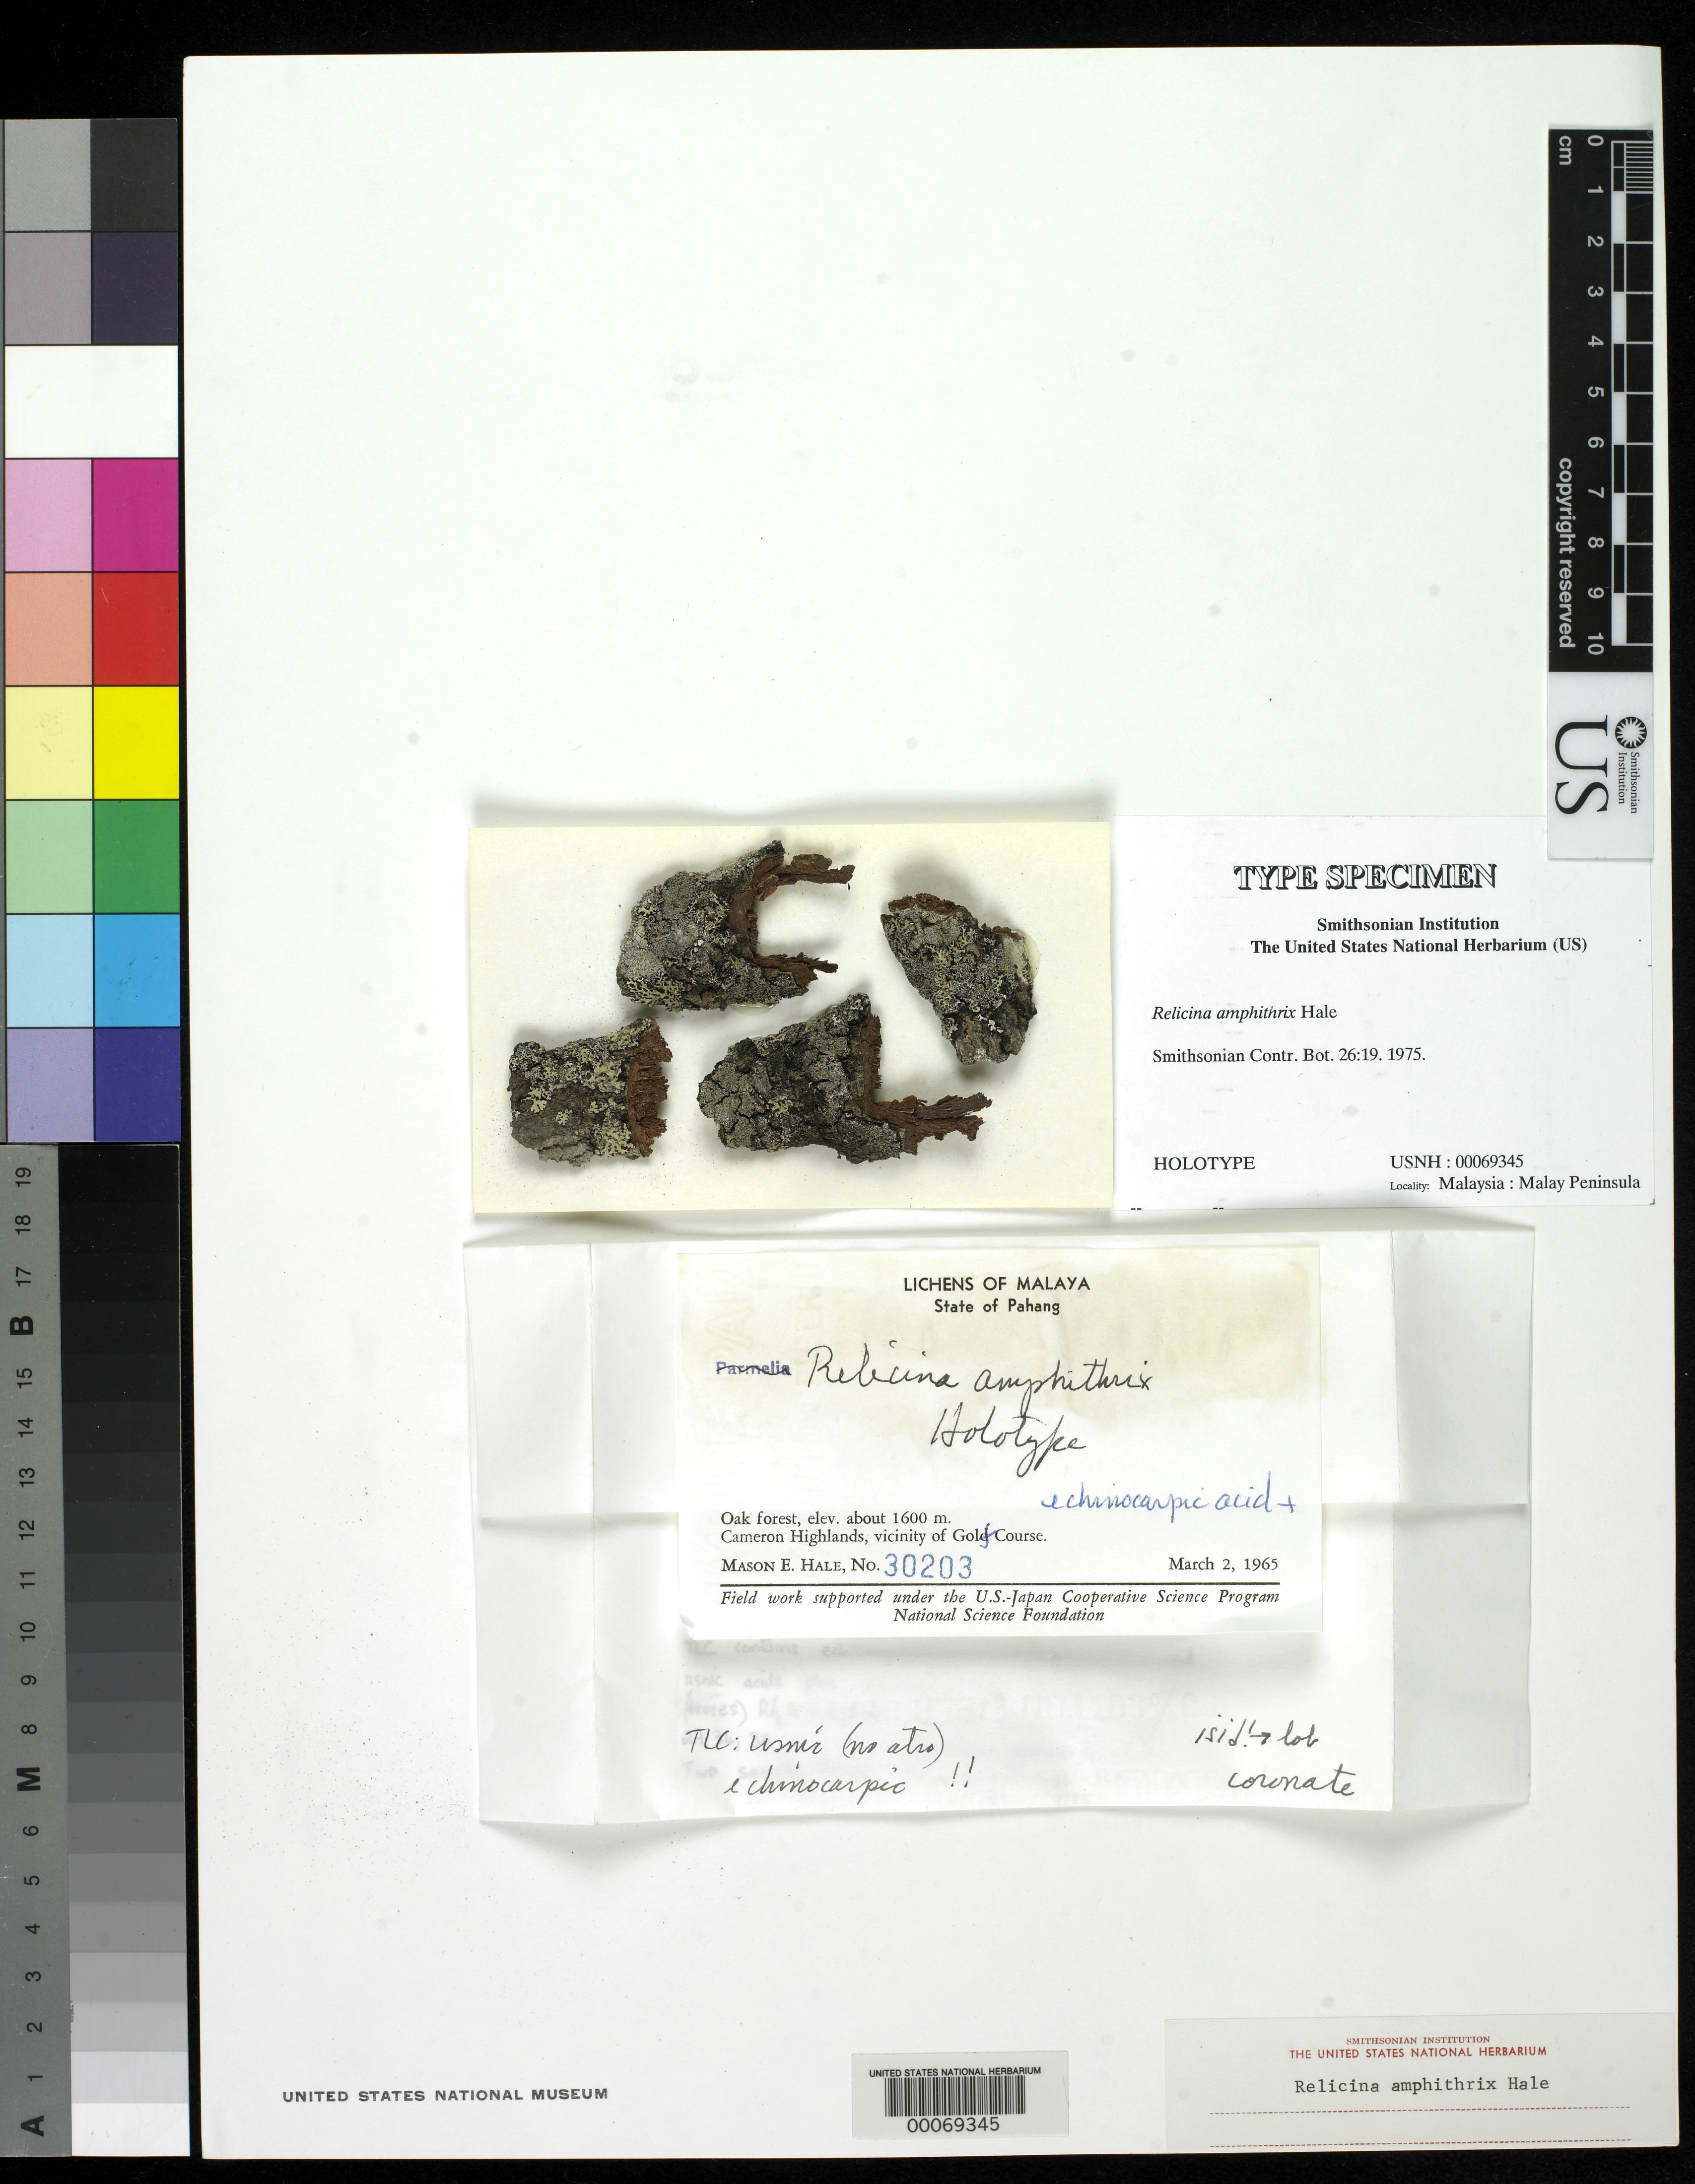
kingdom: Fungi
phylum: Ascomycota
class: Lecanoromycetes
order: Lecanorales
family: Parmeliaceae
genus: Relicina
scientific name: Relicina amphithrix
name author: Hale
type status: Holotype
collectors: M. Hale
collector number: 30203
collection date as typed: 02 Mar 1965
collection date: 1965-03-02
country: Malaysia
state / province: Pahang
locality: Cameron Highlands, vicinity of golf course. [Malay Peninsula]